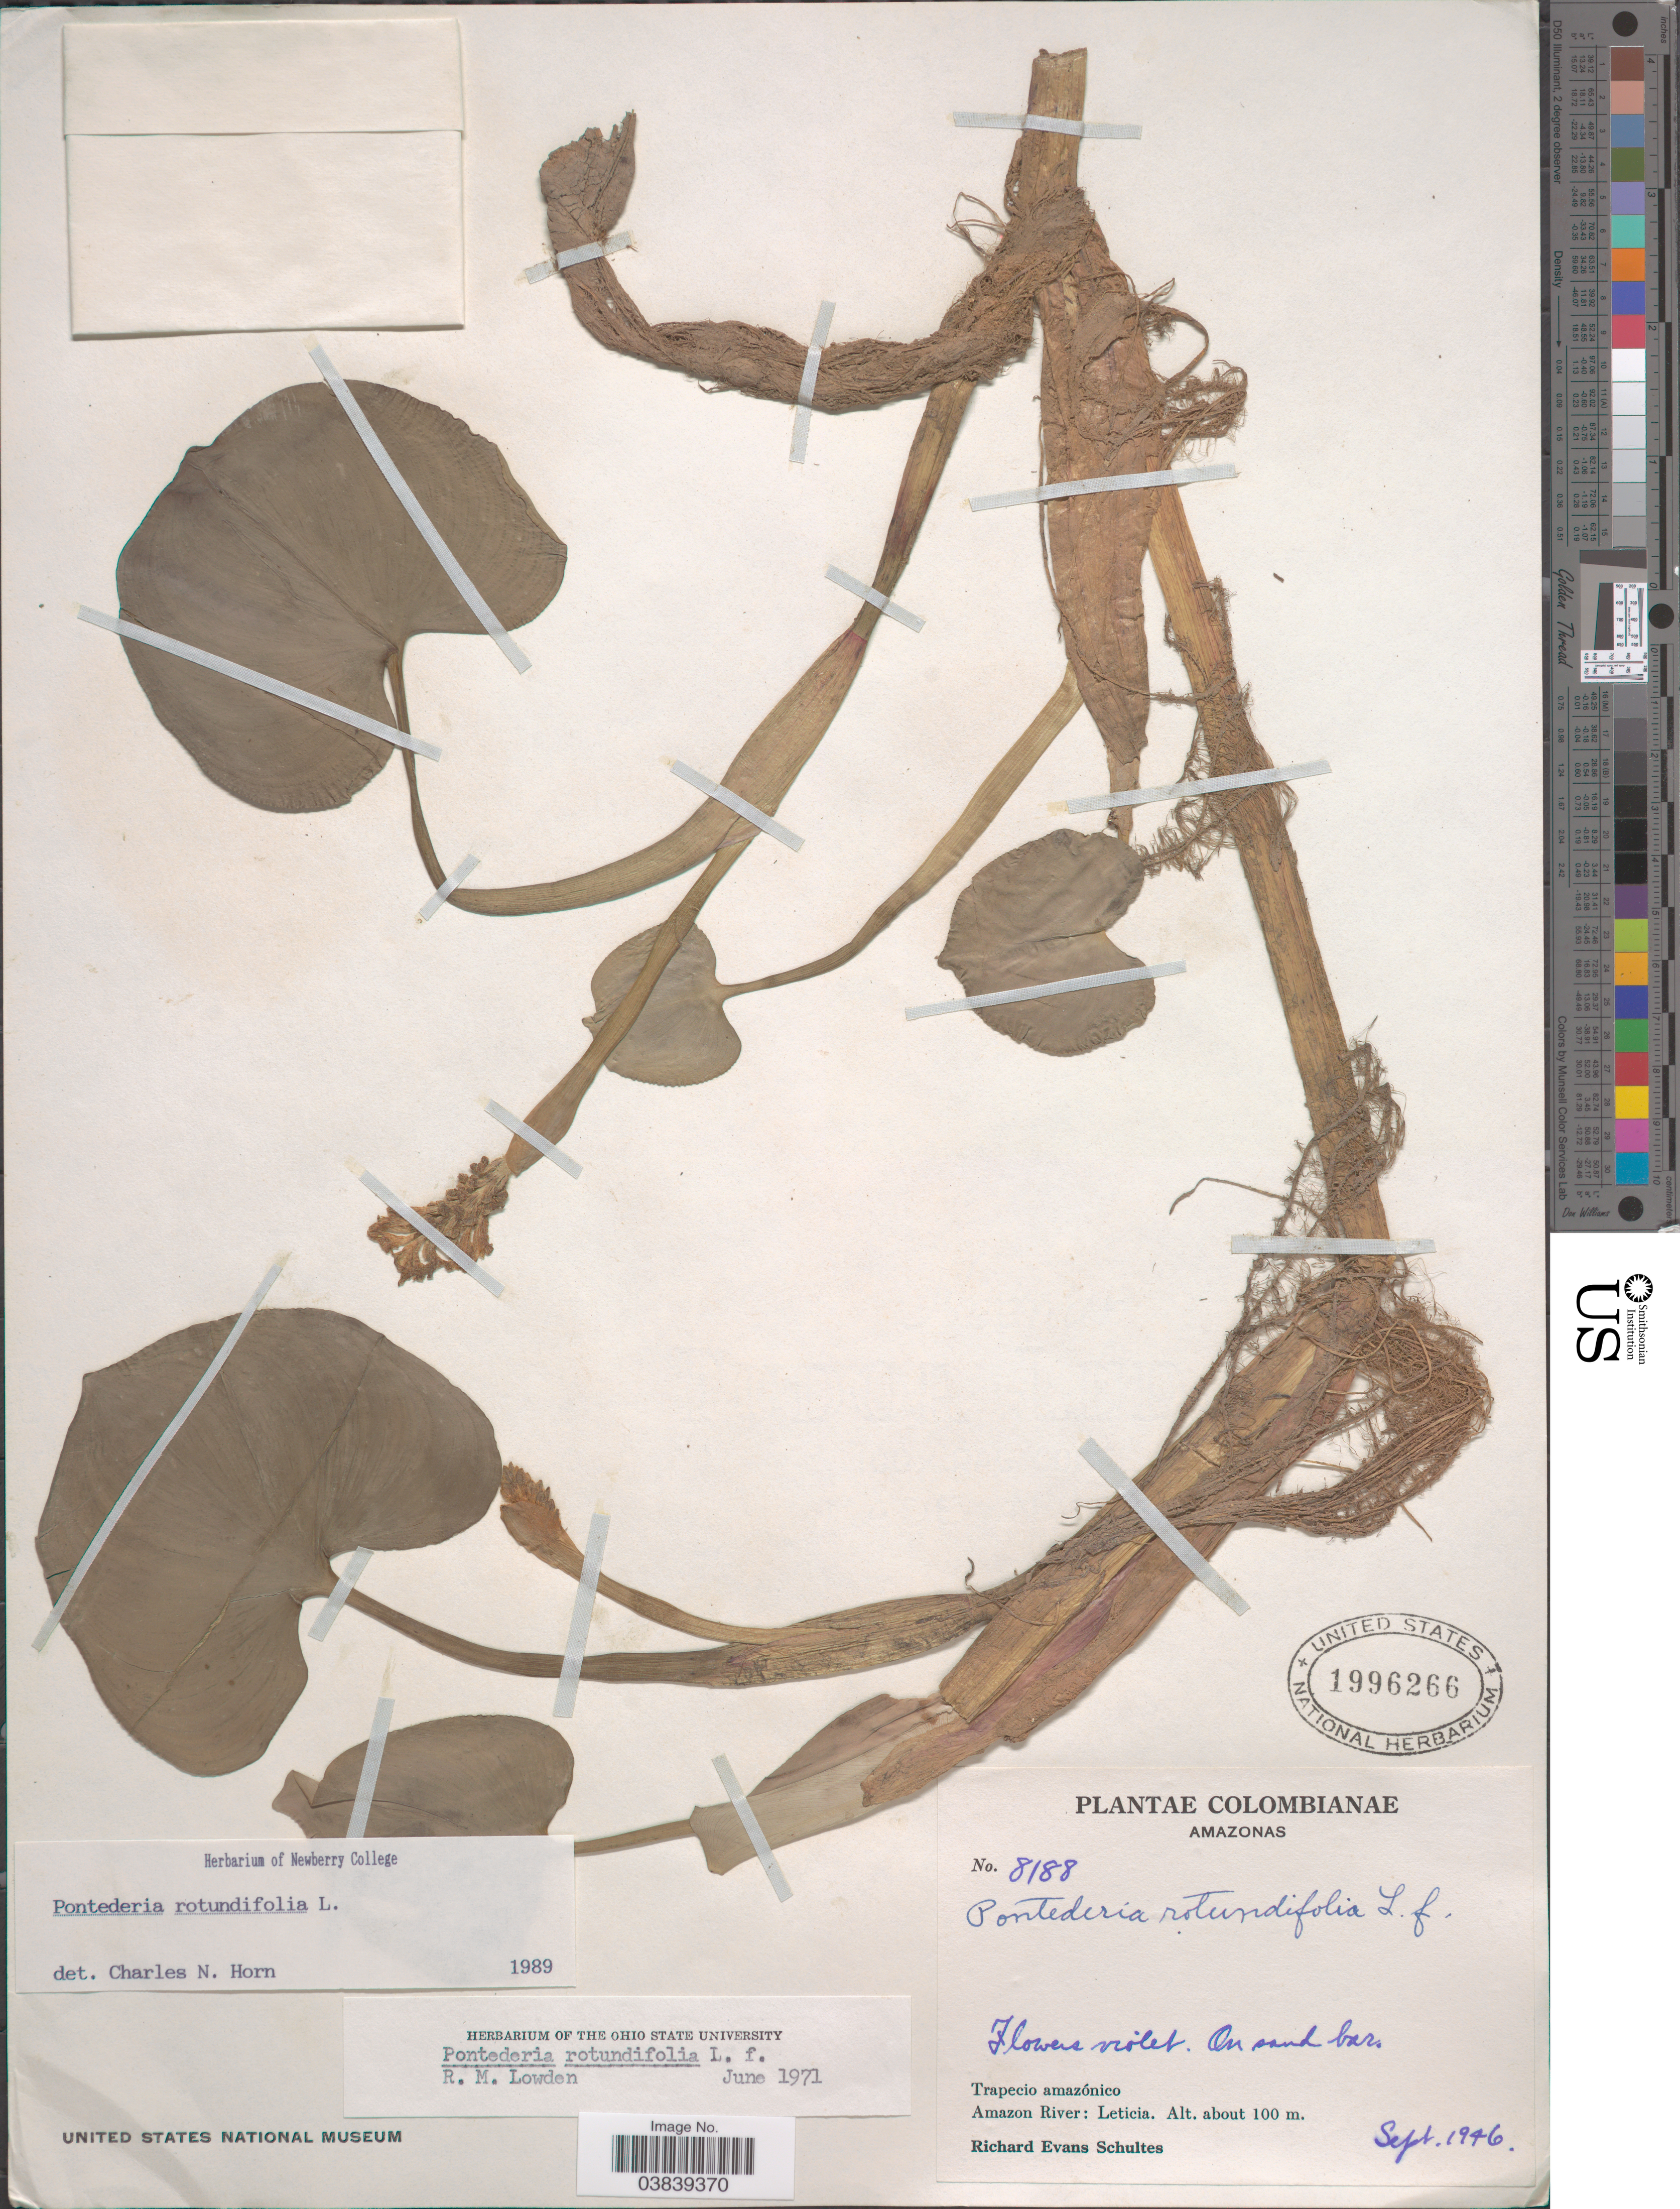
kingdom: Plantae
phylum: Tracheophyta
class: Liliopsida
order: Commelinales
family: Pontederiaceae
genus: Pontederia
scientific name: Pontederia rotundifolia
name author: L. f.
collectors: R. E. Schultes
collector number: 8188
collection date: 1946-09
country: Colombia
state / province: Amazônas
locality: Trapecio amazónico. Amazon River: Leticia.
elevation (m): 100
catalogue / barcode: US 1996266